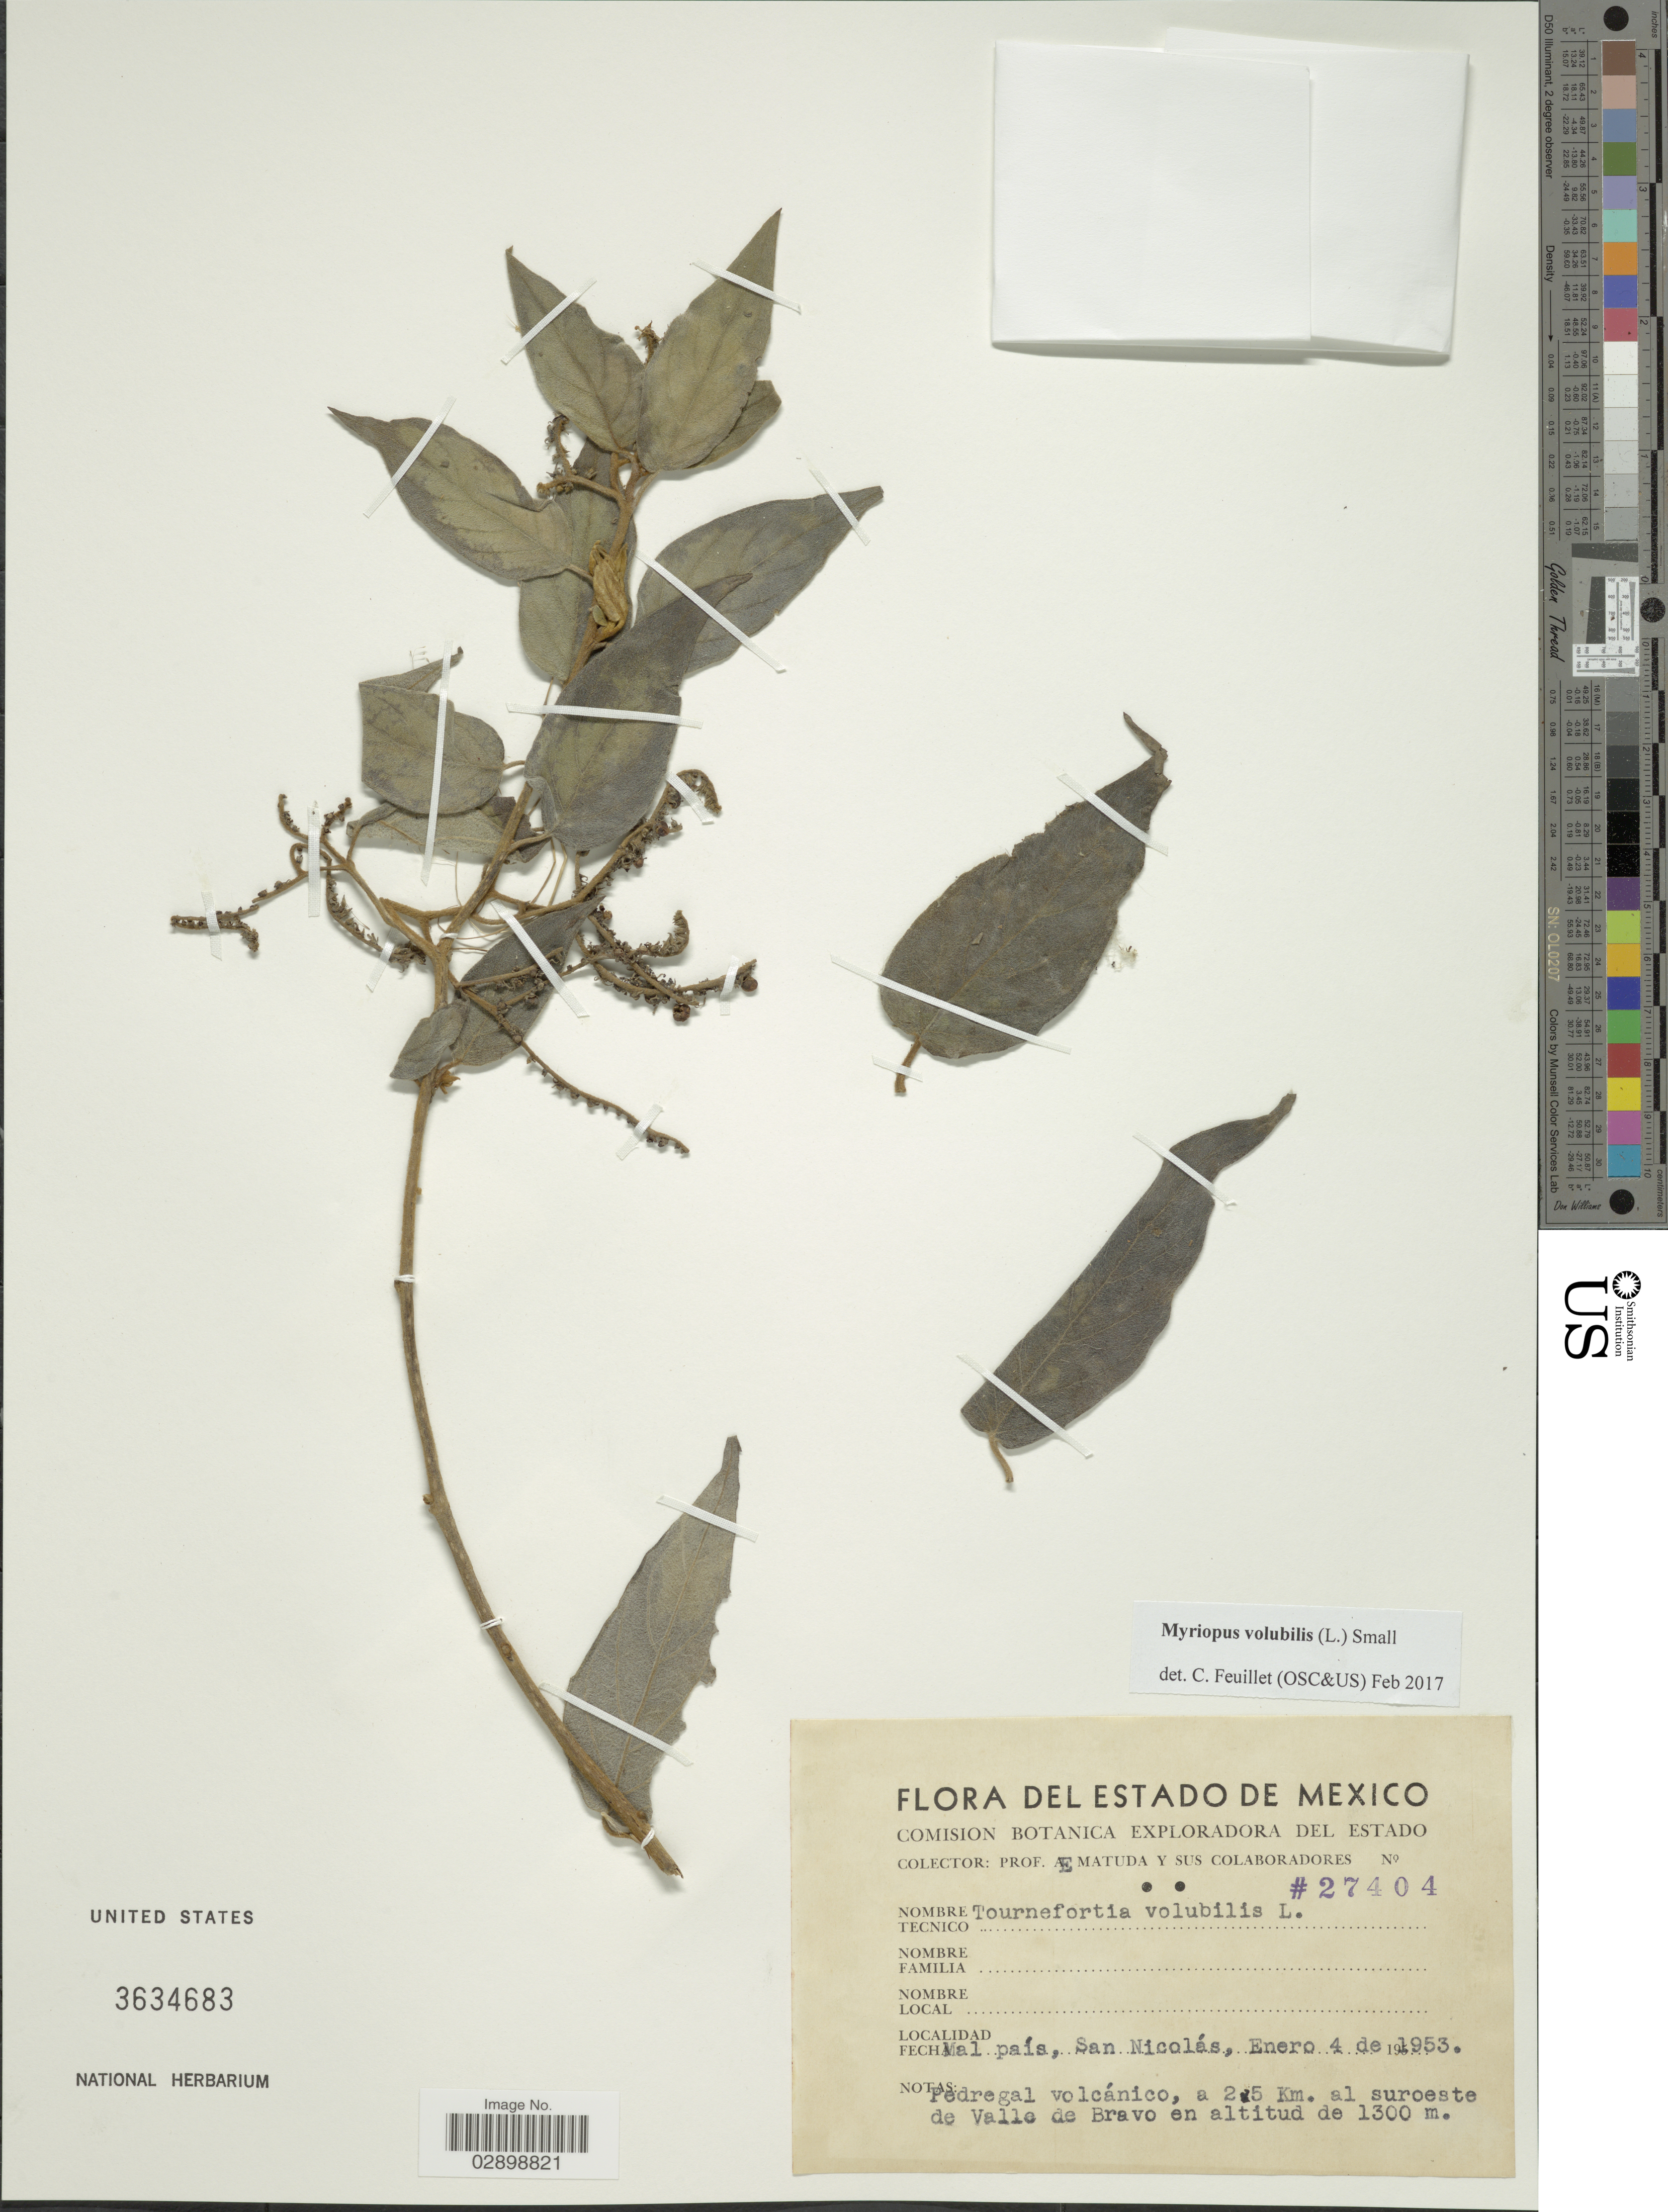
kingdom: Plantae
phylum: Tracheophyta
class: Magnoliopsida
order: Boraginales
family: Heliotropiaceae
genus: Myriopus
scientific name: Myriopus volubilis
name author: (L.) Small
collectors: E. Matuda & et al.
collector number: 27404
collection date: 1953-01-04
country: Mexico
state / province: México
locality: Mal país, San Nicolás. Pedregal volcánico, a 2.5 Km. al suroeste de Valle de Bravo.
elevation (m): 1300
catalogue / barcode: US 3634683